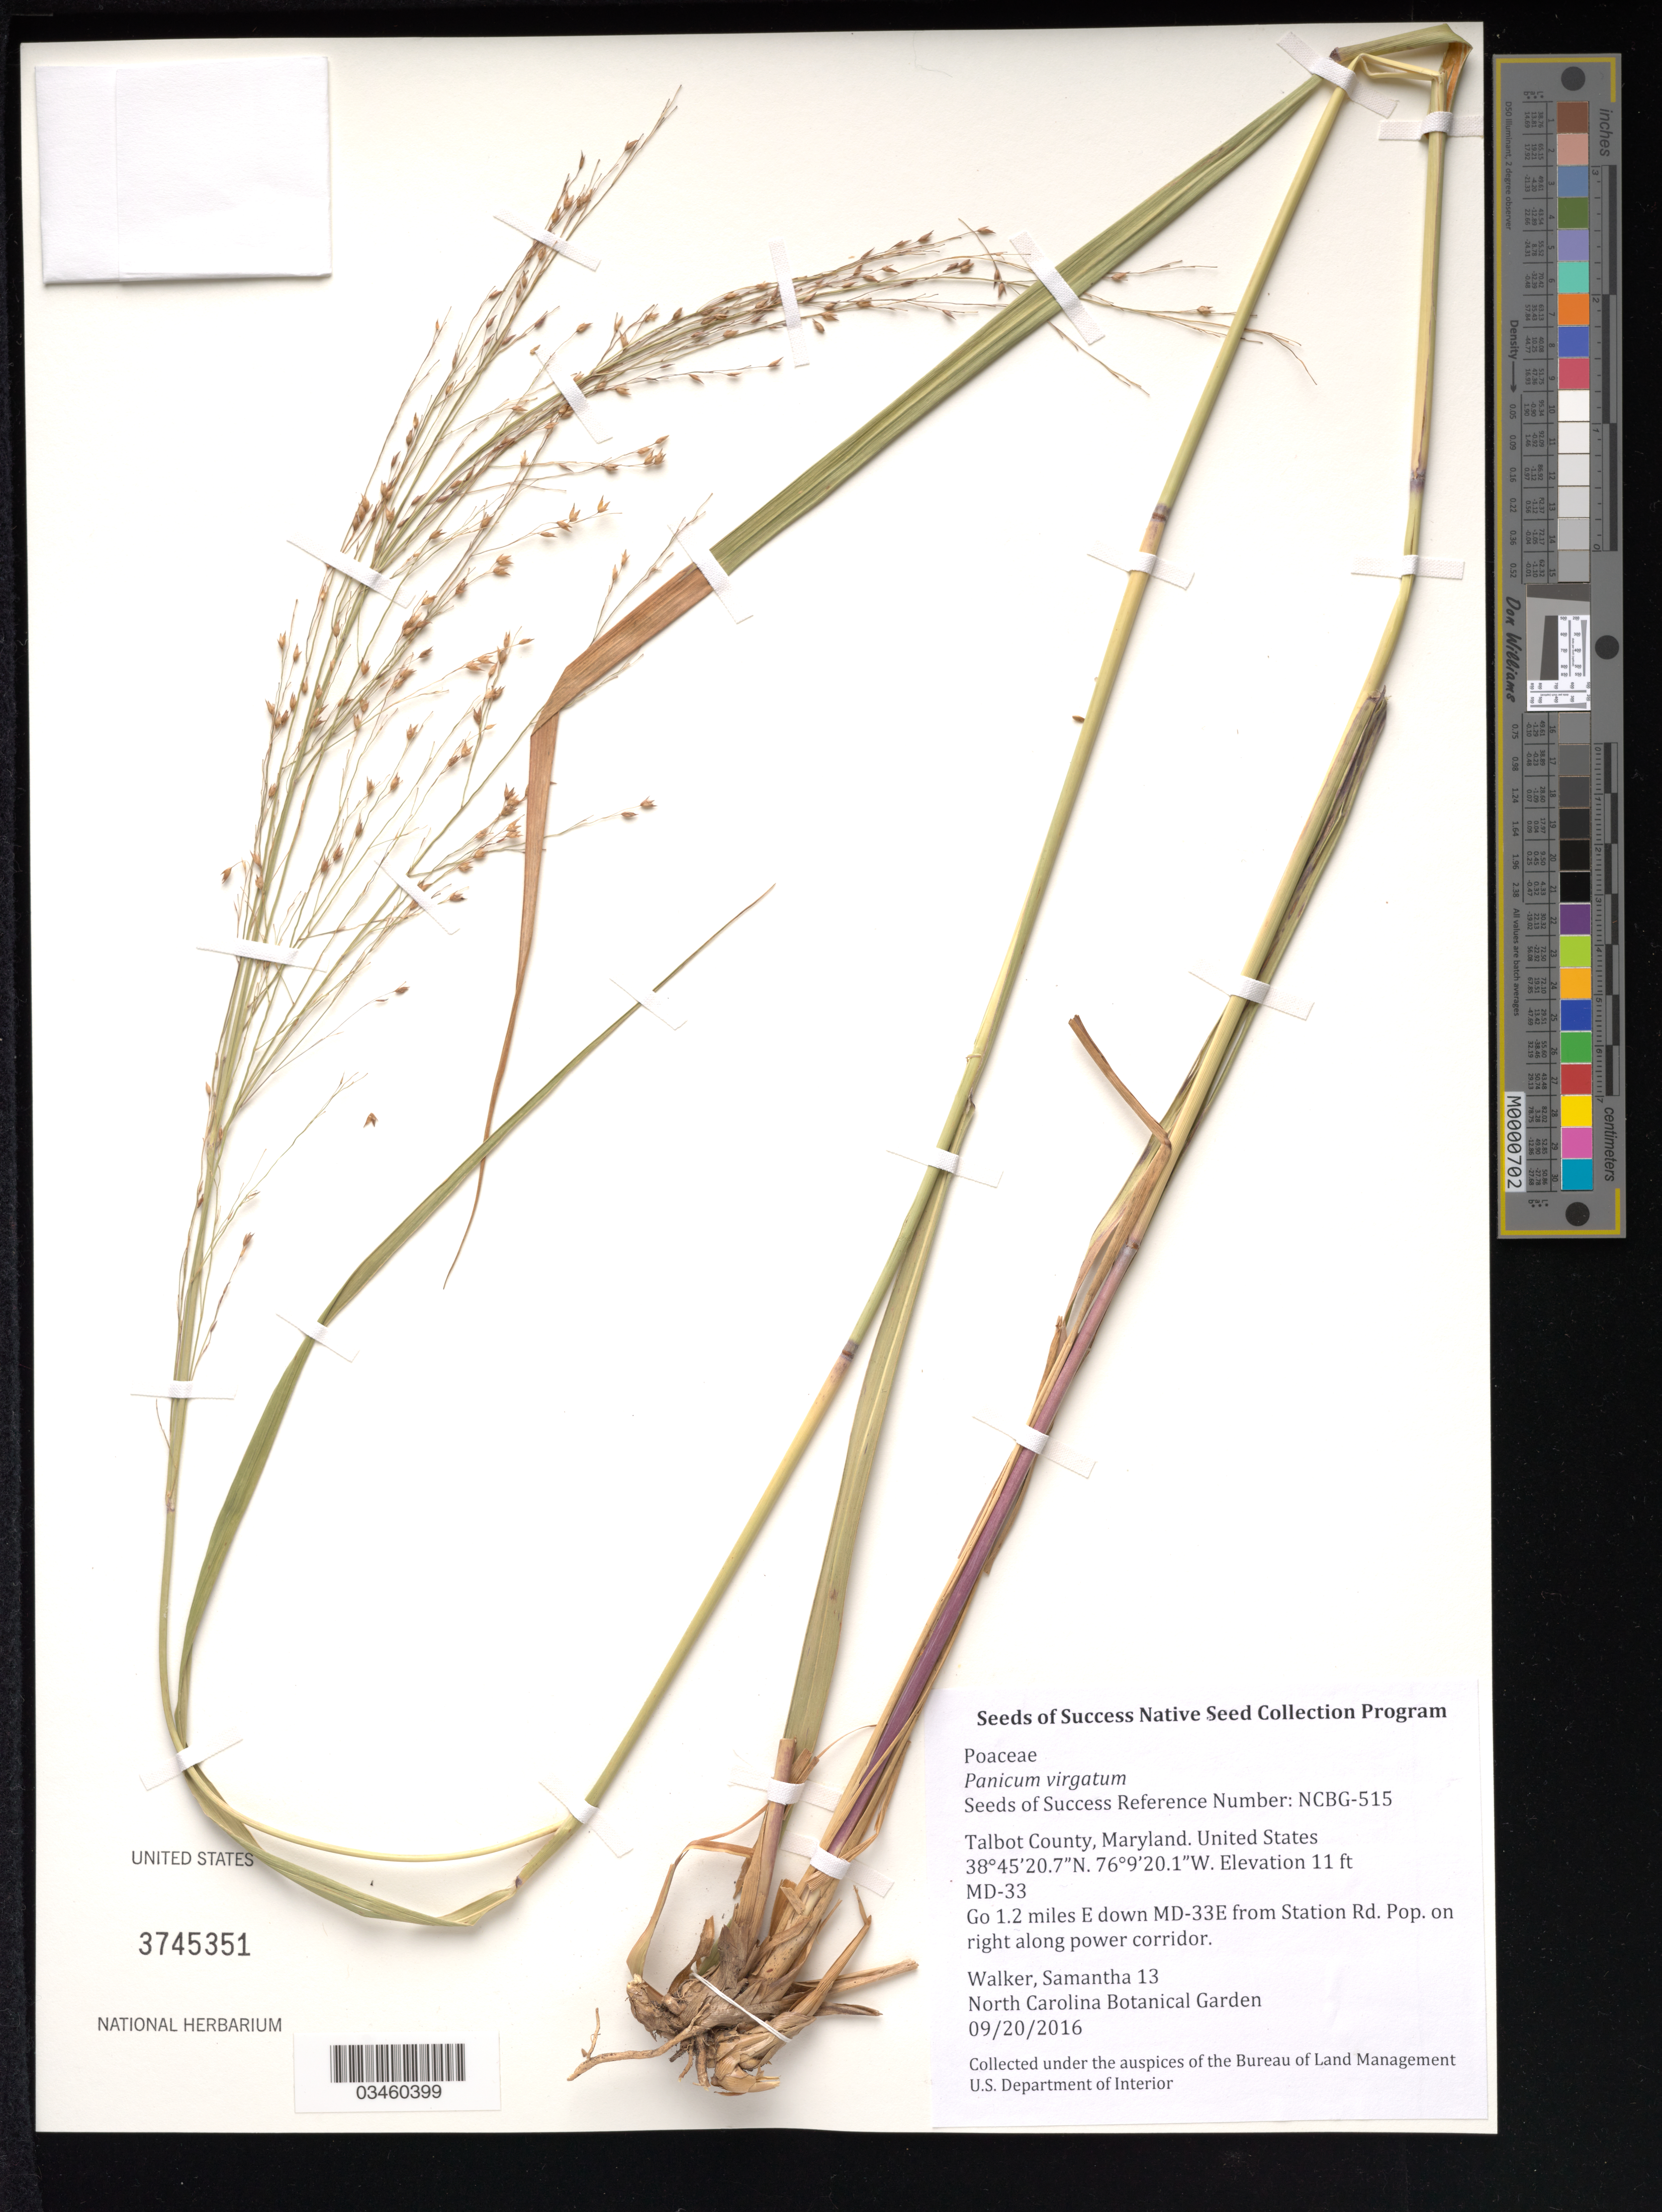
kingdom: Plantae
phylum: Tracheophyta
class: Liliopsida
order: Poales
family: Poaceae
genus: Panicum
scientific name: Panicum virgatum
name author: L.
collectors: S. Walker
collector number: NCBG-515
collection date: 2016-09-20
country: United States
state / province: Maryland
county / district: Talbot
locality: MD-33, Powerline corridor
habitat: Roadside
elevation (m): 3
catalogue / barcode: US 3745351